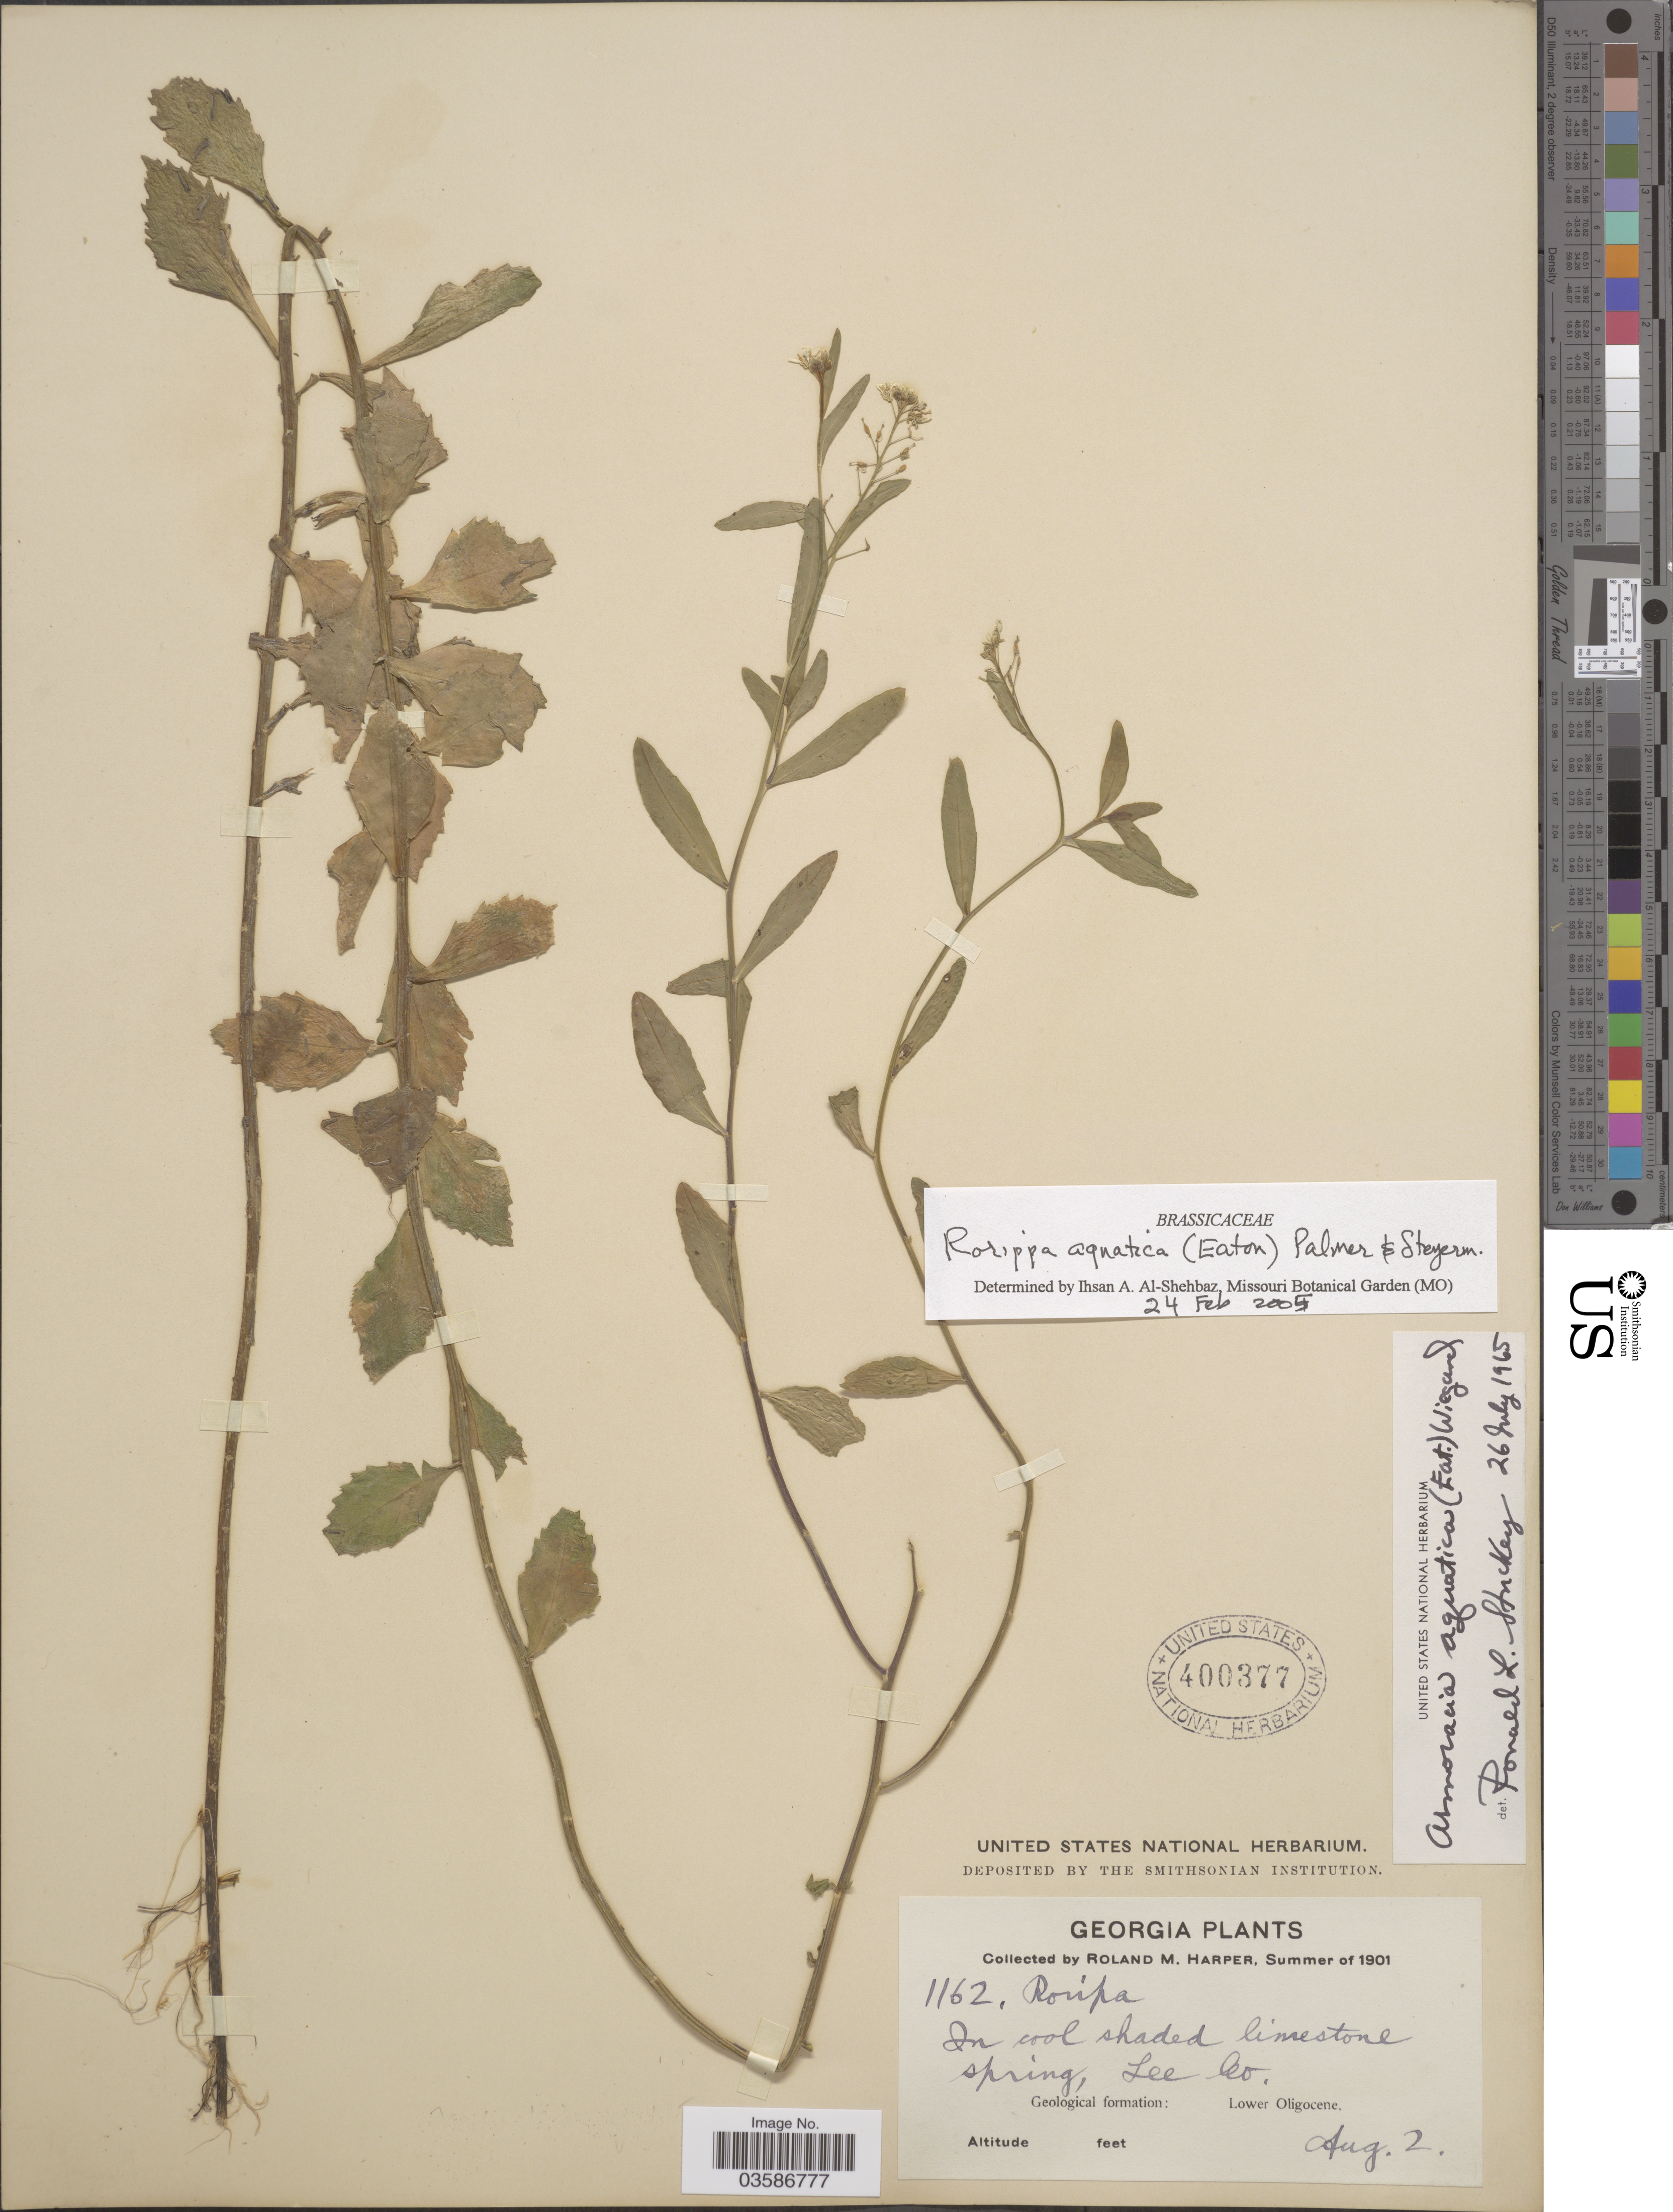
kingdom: Plantae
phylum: Tracheophyta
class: Magnoliopsida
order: Brassicales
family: Brassicaceae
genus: Rorippa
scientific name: Rorippa aquatica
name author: (Eaton) E.J. Palmer & Steyerm.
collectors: R. M. Harper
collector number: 1162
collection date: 1901-08-02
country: United States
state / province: Georgia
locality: In cool shaded limestone spring, Lee Co.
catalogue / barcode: US 400377